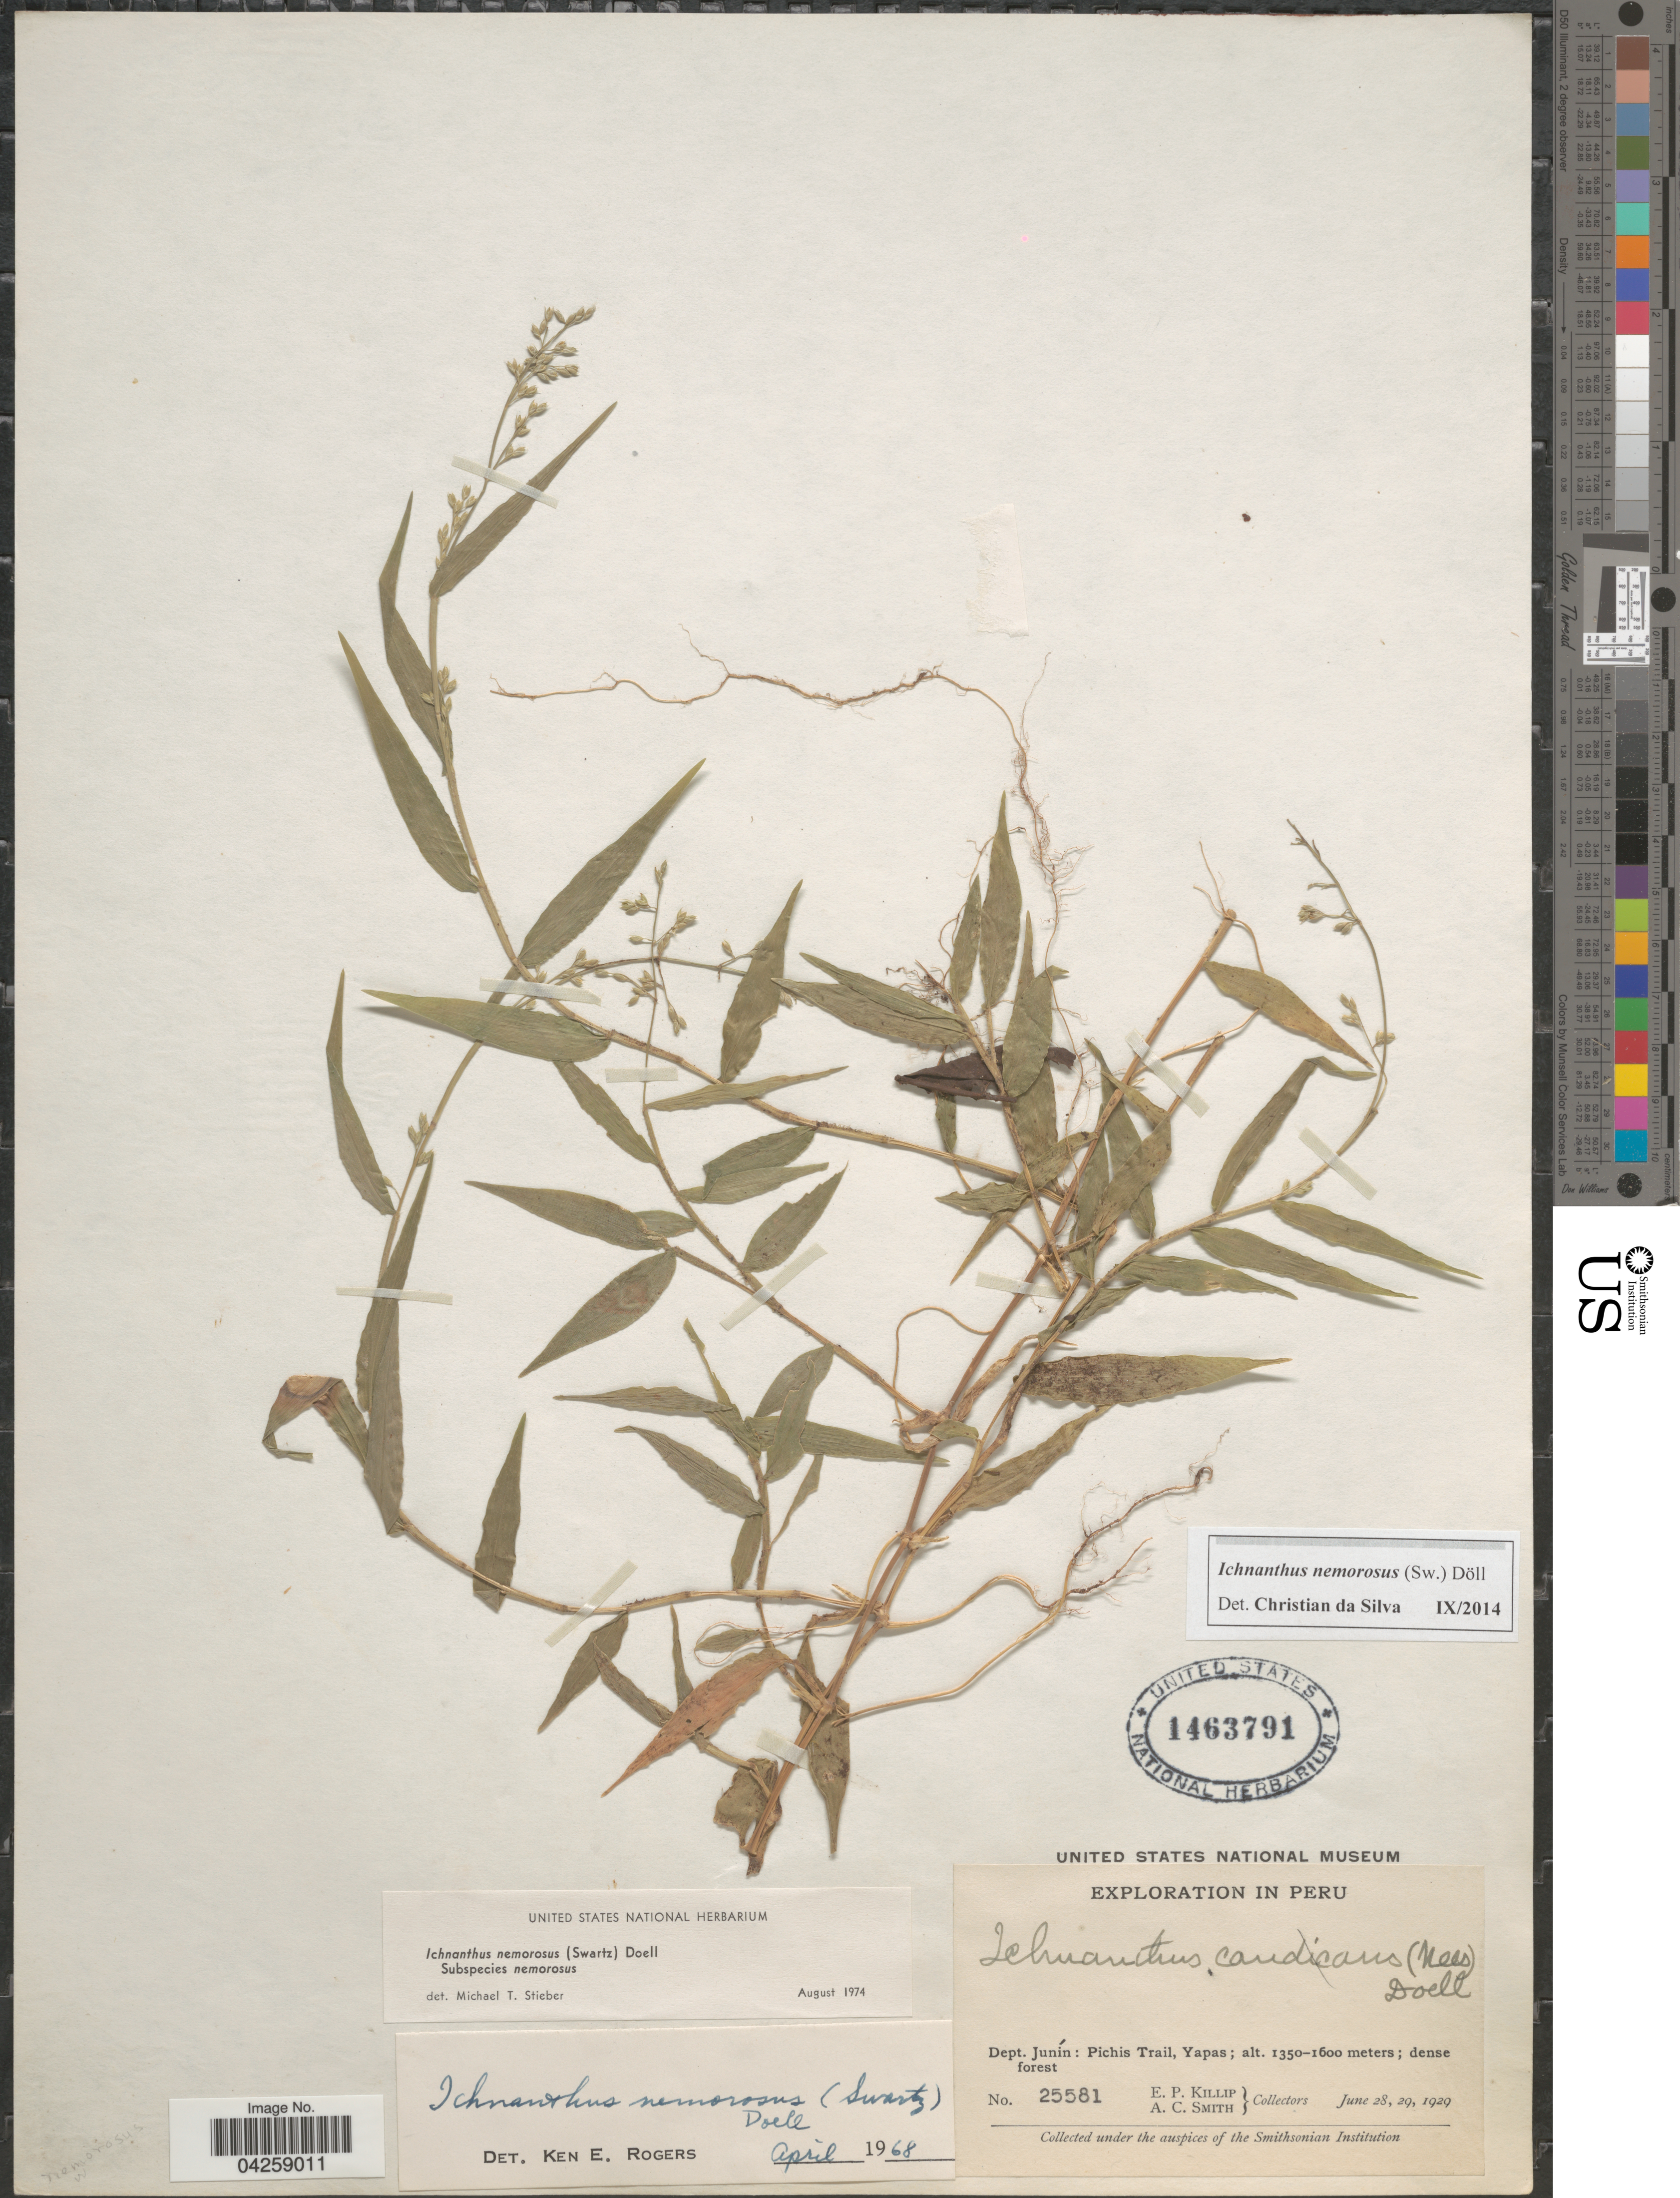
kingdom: Plantae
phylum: Tracheophyta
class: Liliopsida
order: Poales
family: Poaceae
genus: Ichnanthus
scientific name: Ichnanthus nemorosus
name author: (Sw.) Döll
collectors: E. P. Killip & A. C. Smith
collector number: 25581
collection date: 1929-06-28/1929-06-29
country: Peru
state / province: Junín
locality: Exploration in Peru. Dept. Junín: Pichis Trail, Yapas.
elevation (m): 1350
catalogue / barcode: US 1463791